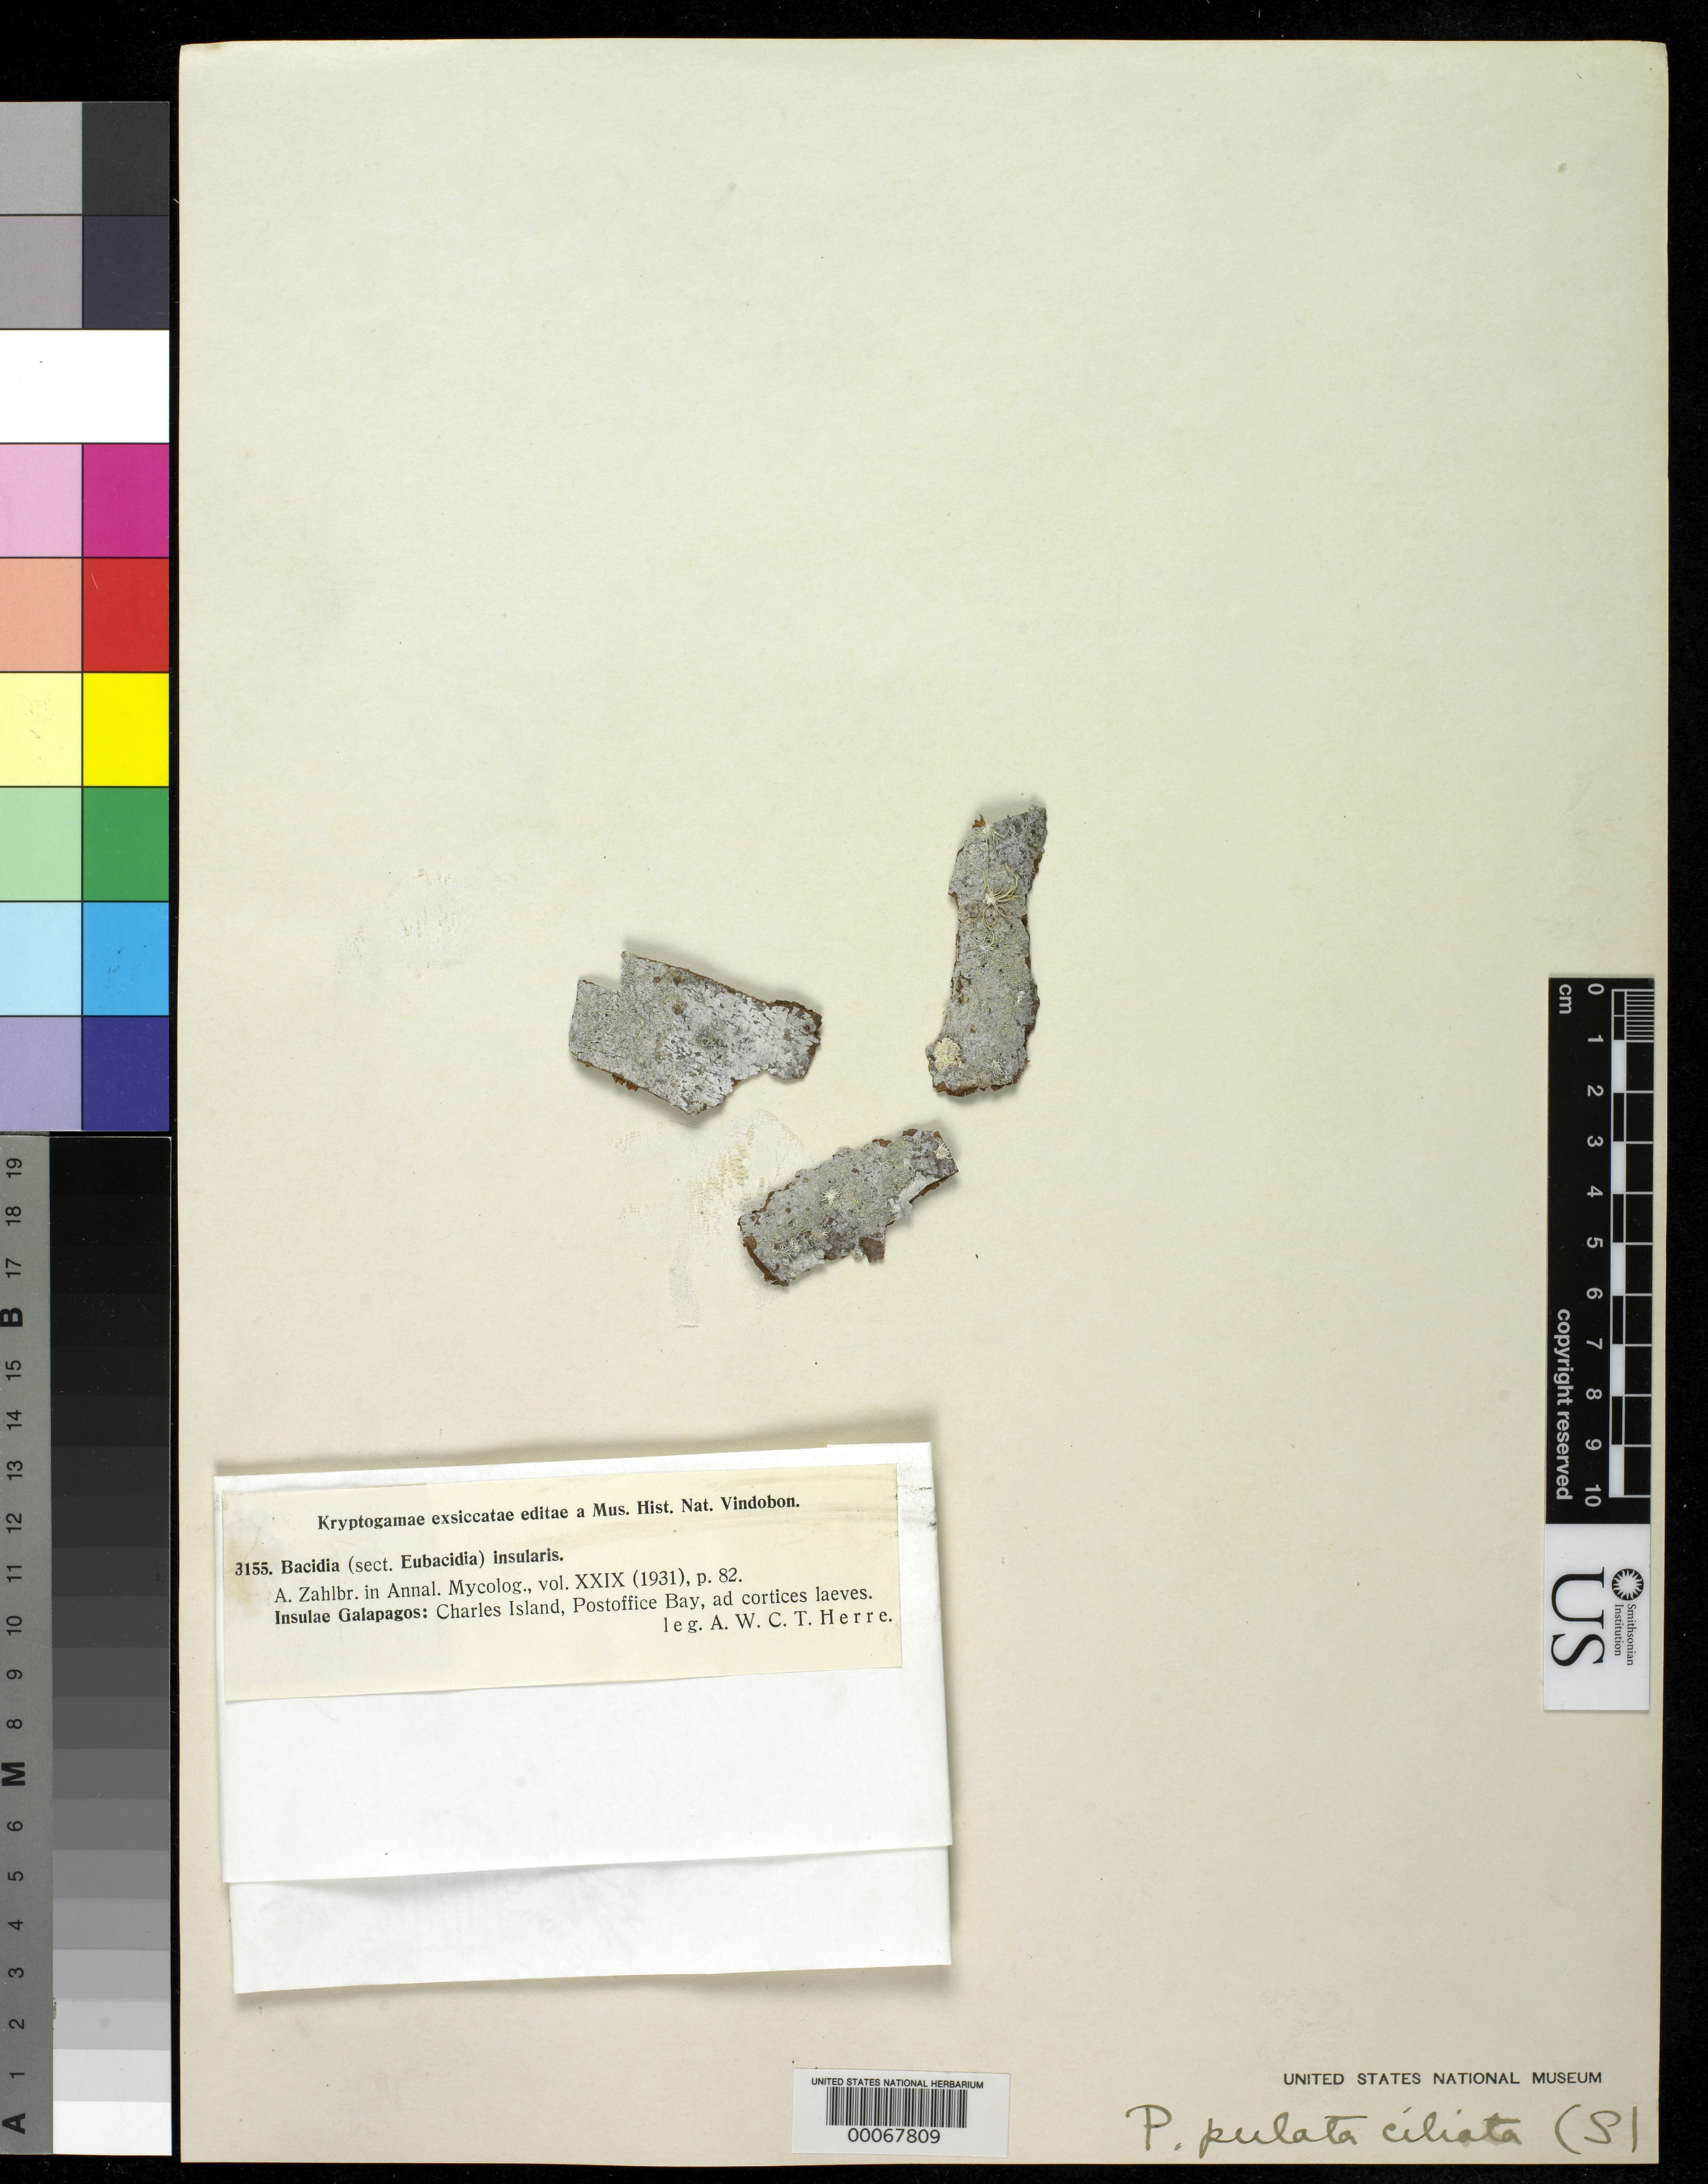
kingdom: Fungi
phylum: Ascomycota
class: Lecanoromycetes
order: Lecanorales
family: Ramalinaceae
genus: Bacidia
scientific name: Bacidia insularis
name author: Zahlbr.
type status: Type Collection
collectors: A. W. Herre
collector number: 3155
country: Ecuador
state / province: Colón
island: Floreana [Charles, Santa Maria]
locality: Post Office Bay